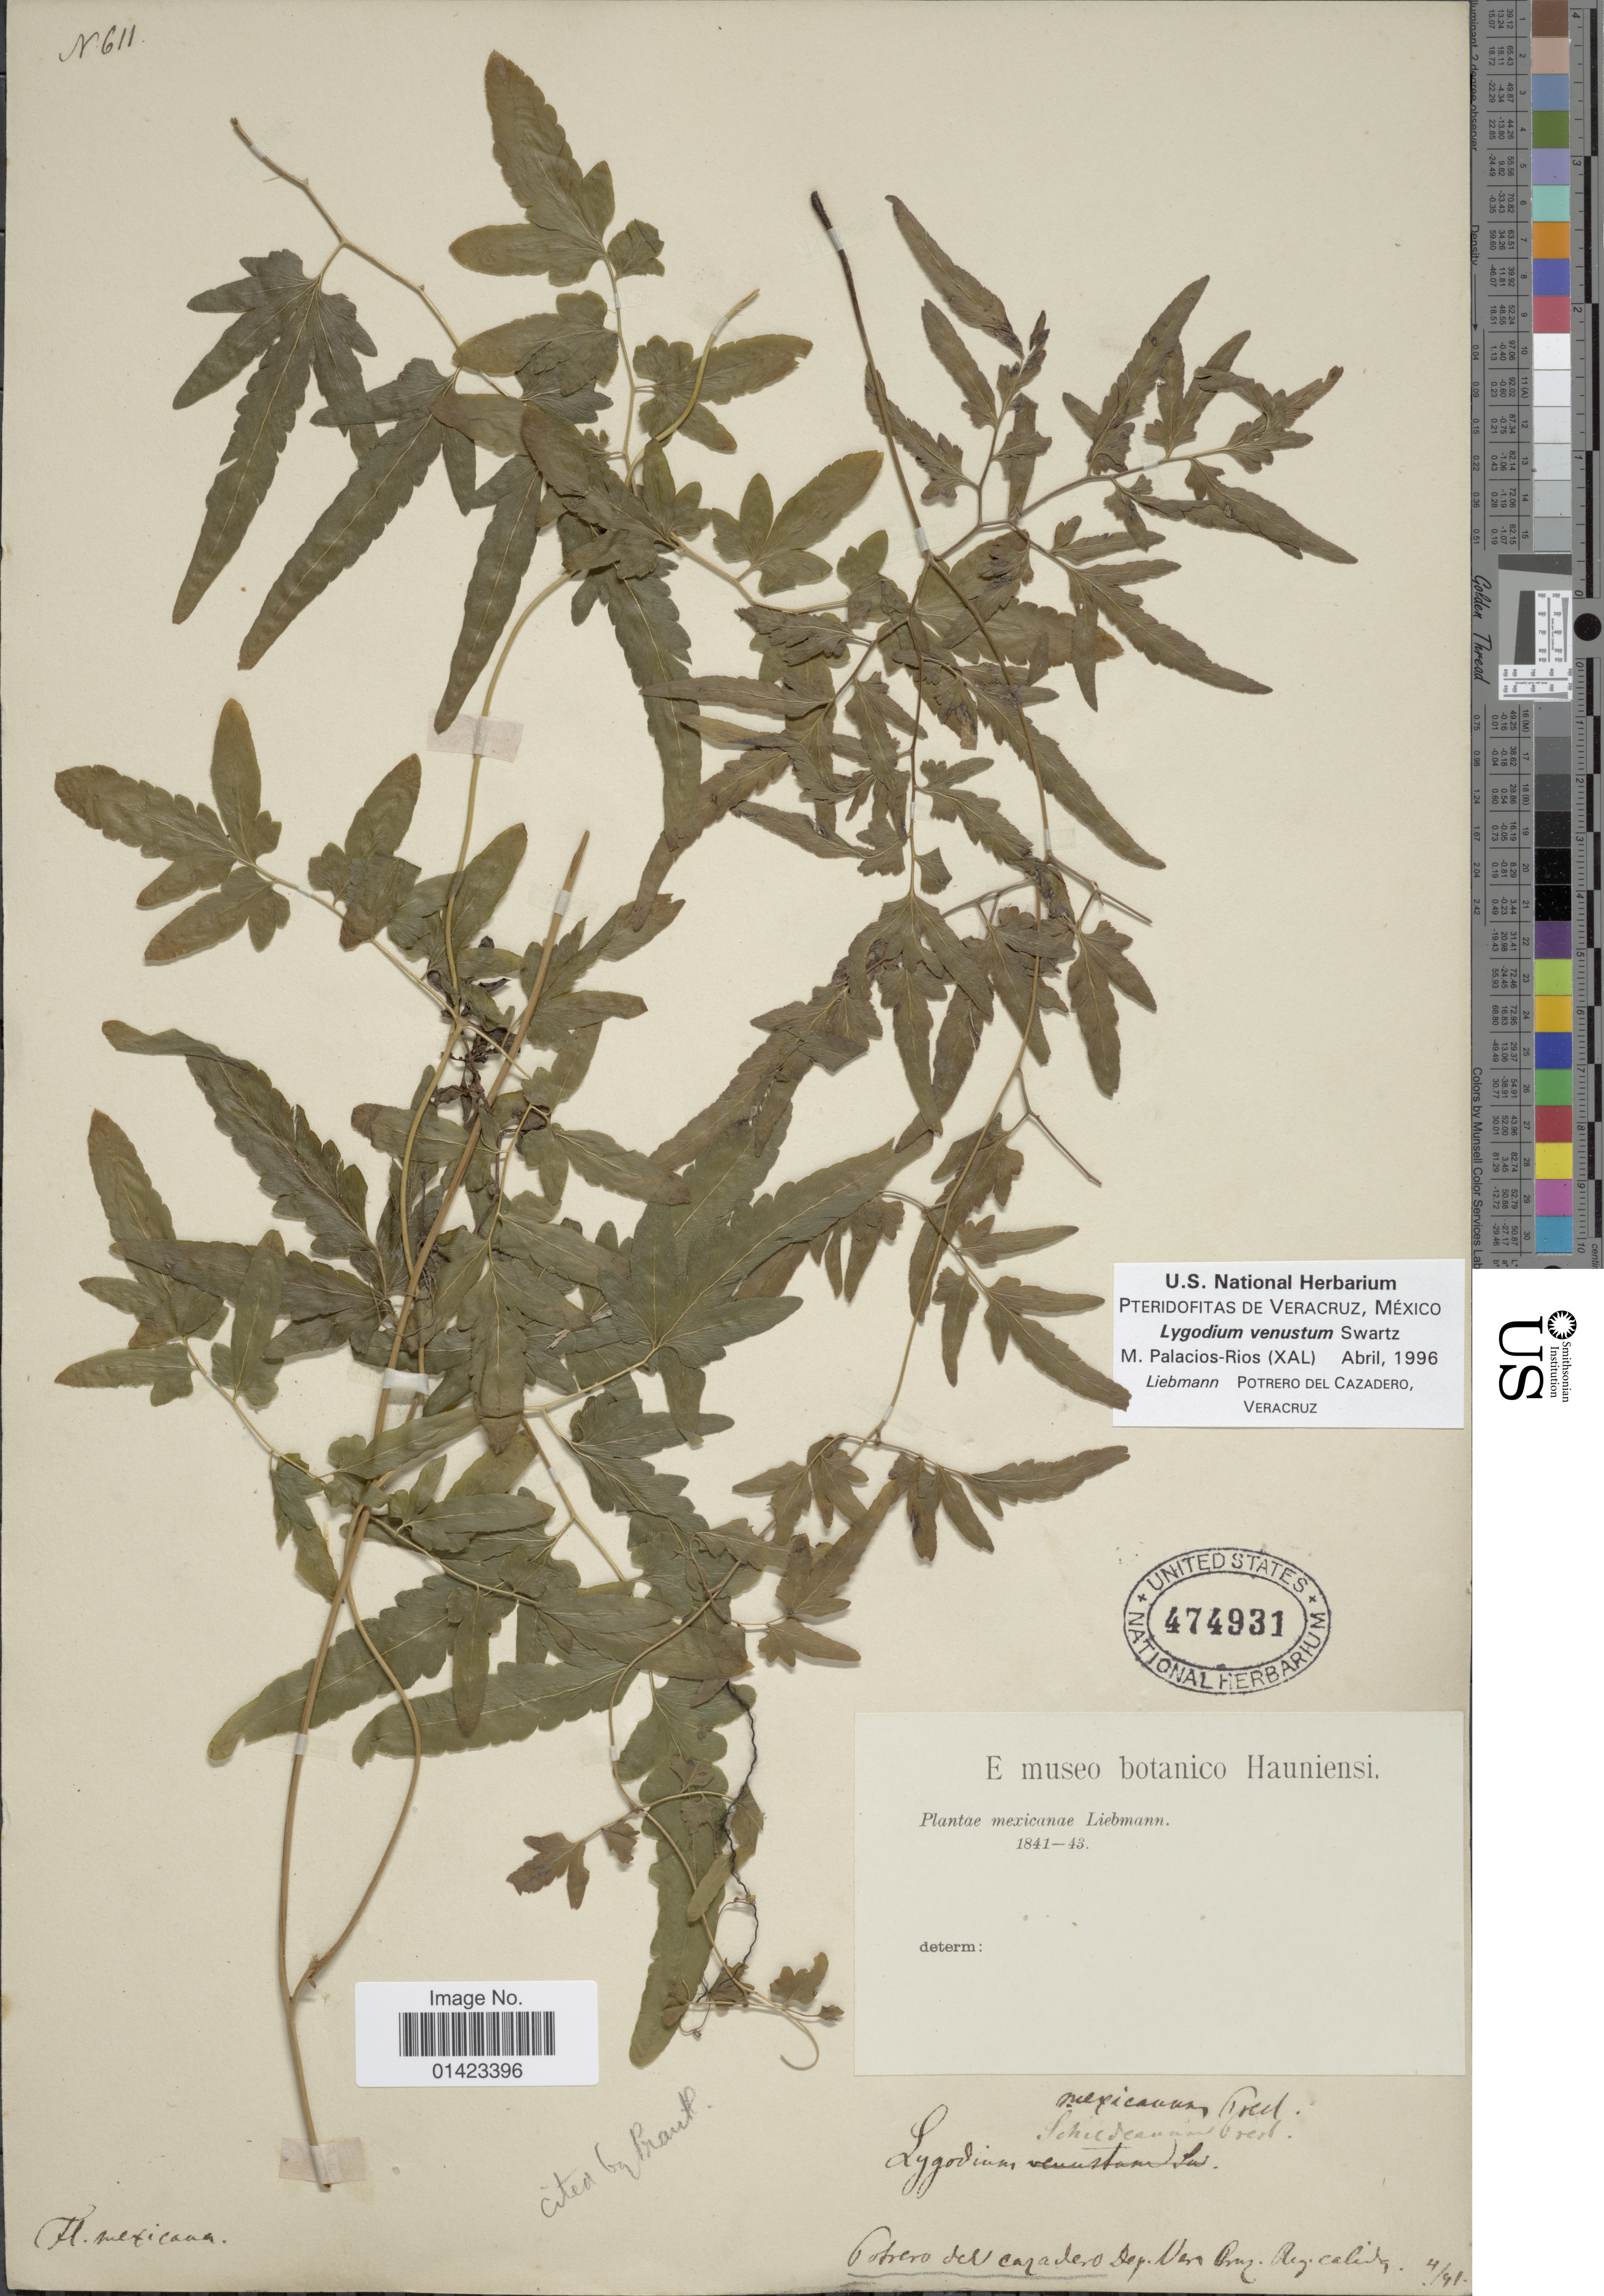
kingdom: Plantae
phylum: Tracheophyta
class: Polypodiopsida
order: Schizaeales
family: Lygodiaceae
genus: Lygodium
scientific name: Lygodium venustum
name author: Sw.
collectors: Liebmann, --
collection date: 1841/1843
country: Mexico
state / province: Veracruz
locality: Potero del Caradero dep. Vera Cruz Reg. calinda [interpreted]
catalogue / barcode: US 474931